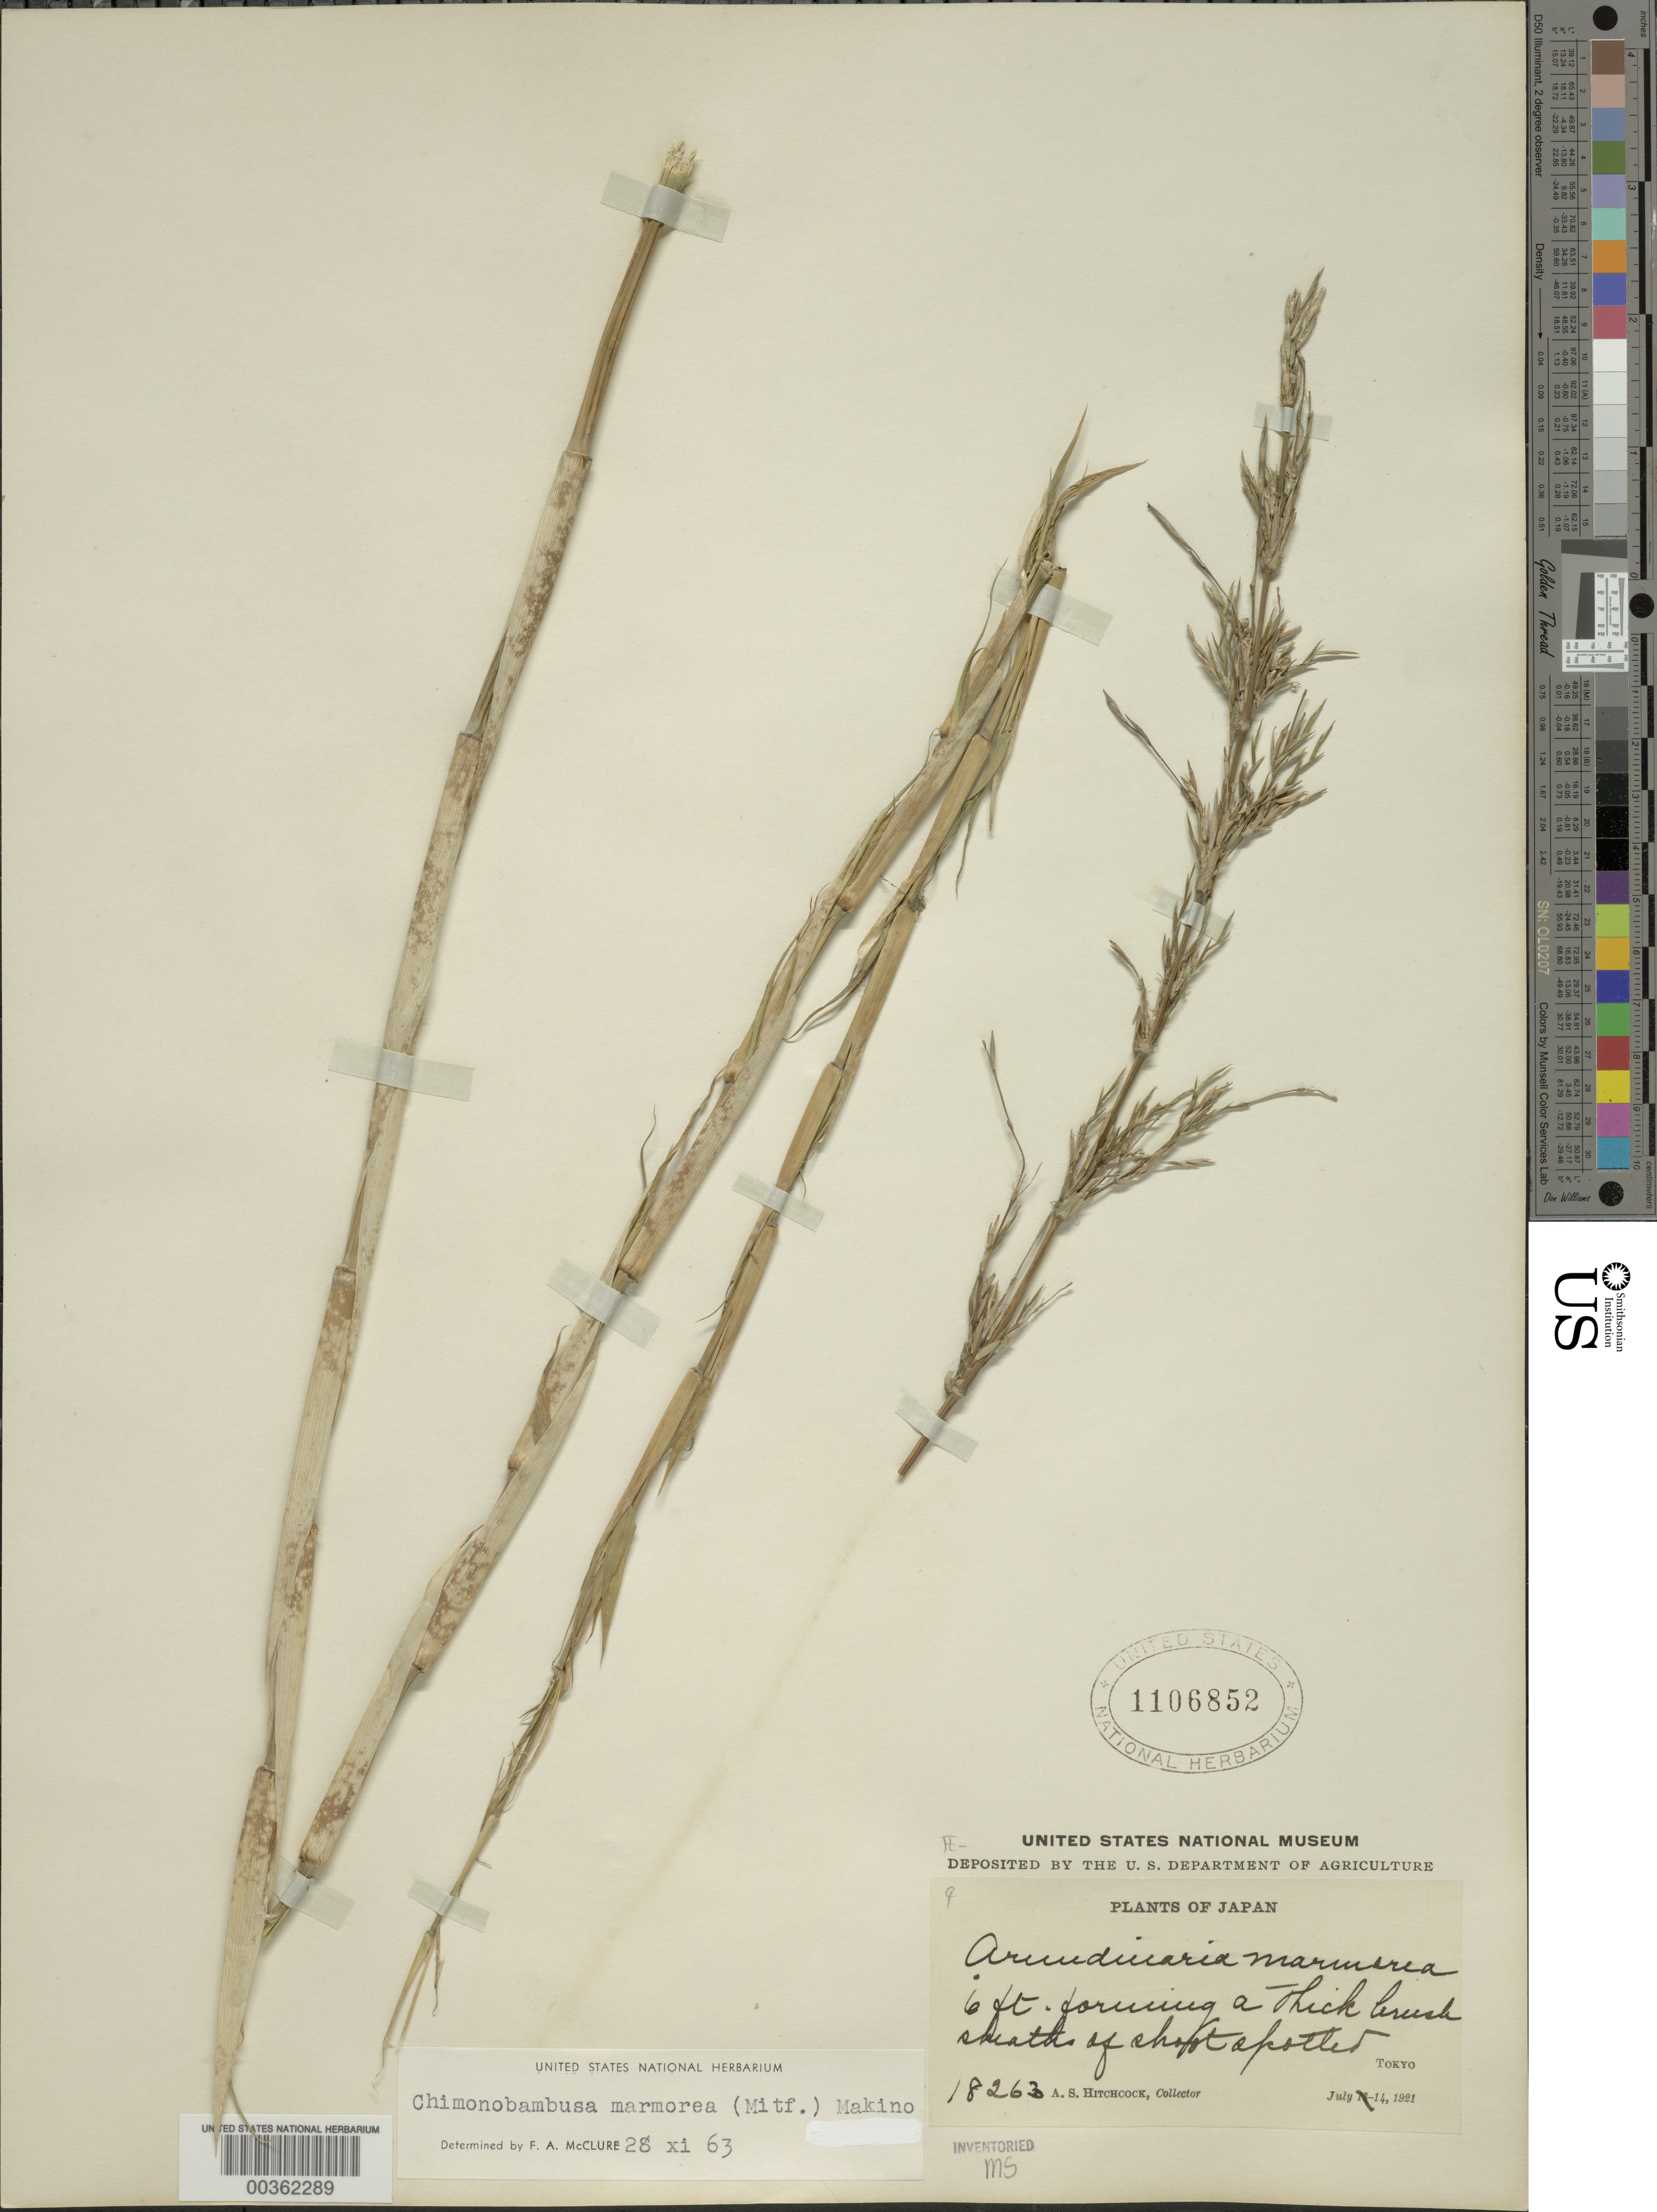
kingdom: Plantae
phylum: Tracheophyta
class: Liliopsida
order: Poales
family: Poaceae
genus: Chimonobambusa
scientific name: Chimonobambusa marmorea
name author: Makino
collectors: A. S. Hitchcock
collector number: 18263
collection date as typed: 14 Jul 1921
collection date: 1921-07-14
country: Japan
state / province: Tokyo, Federal City of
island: Honshu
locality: Tokyo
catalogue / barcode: US 1106852